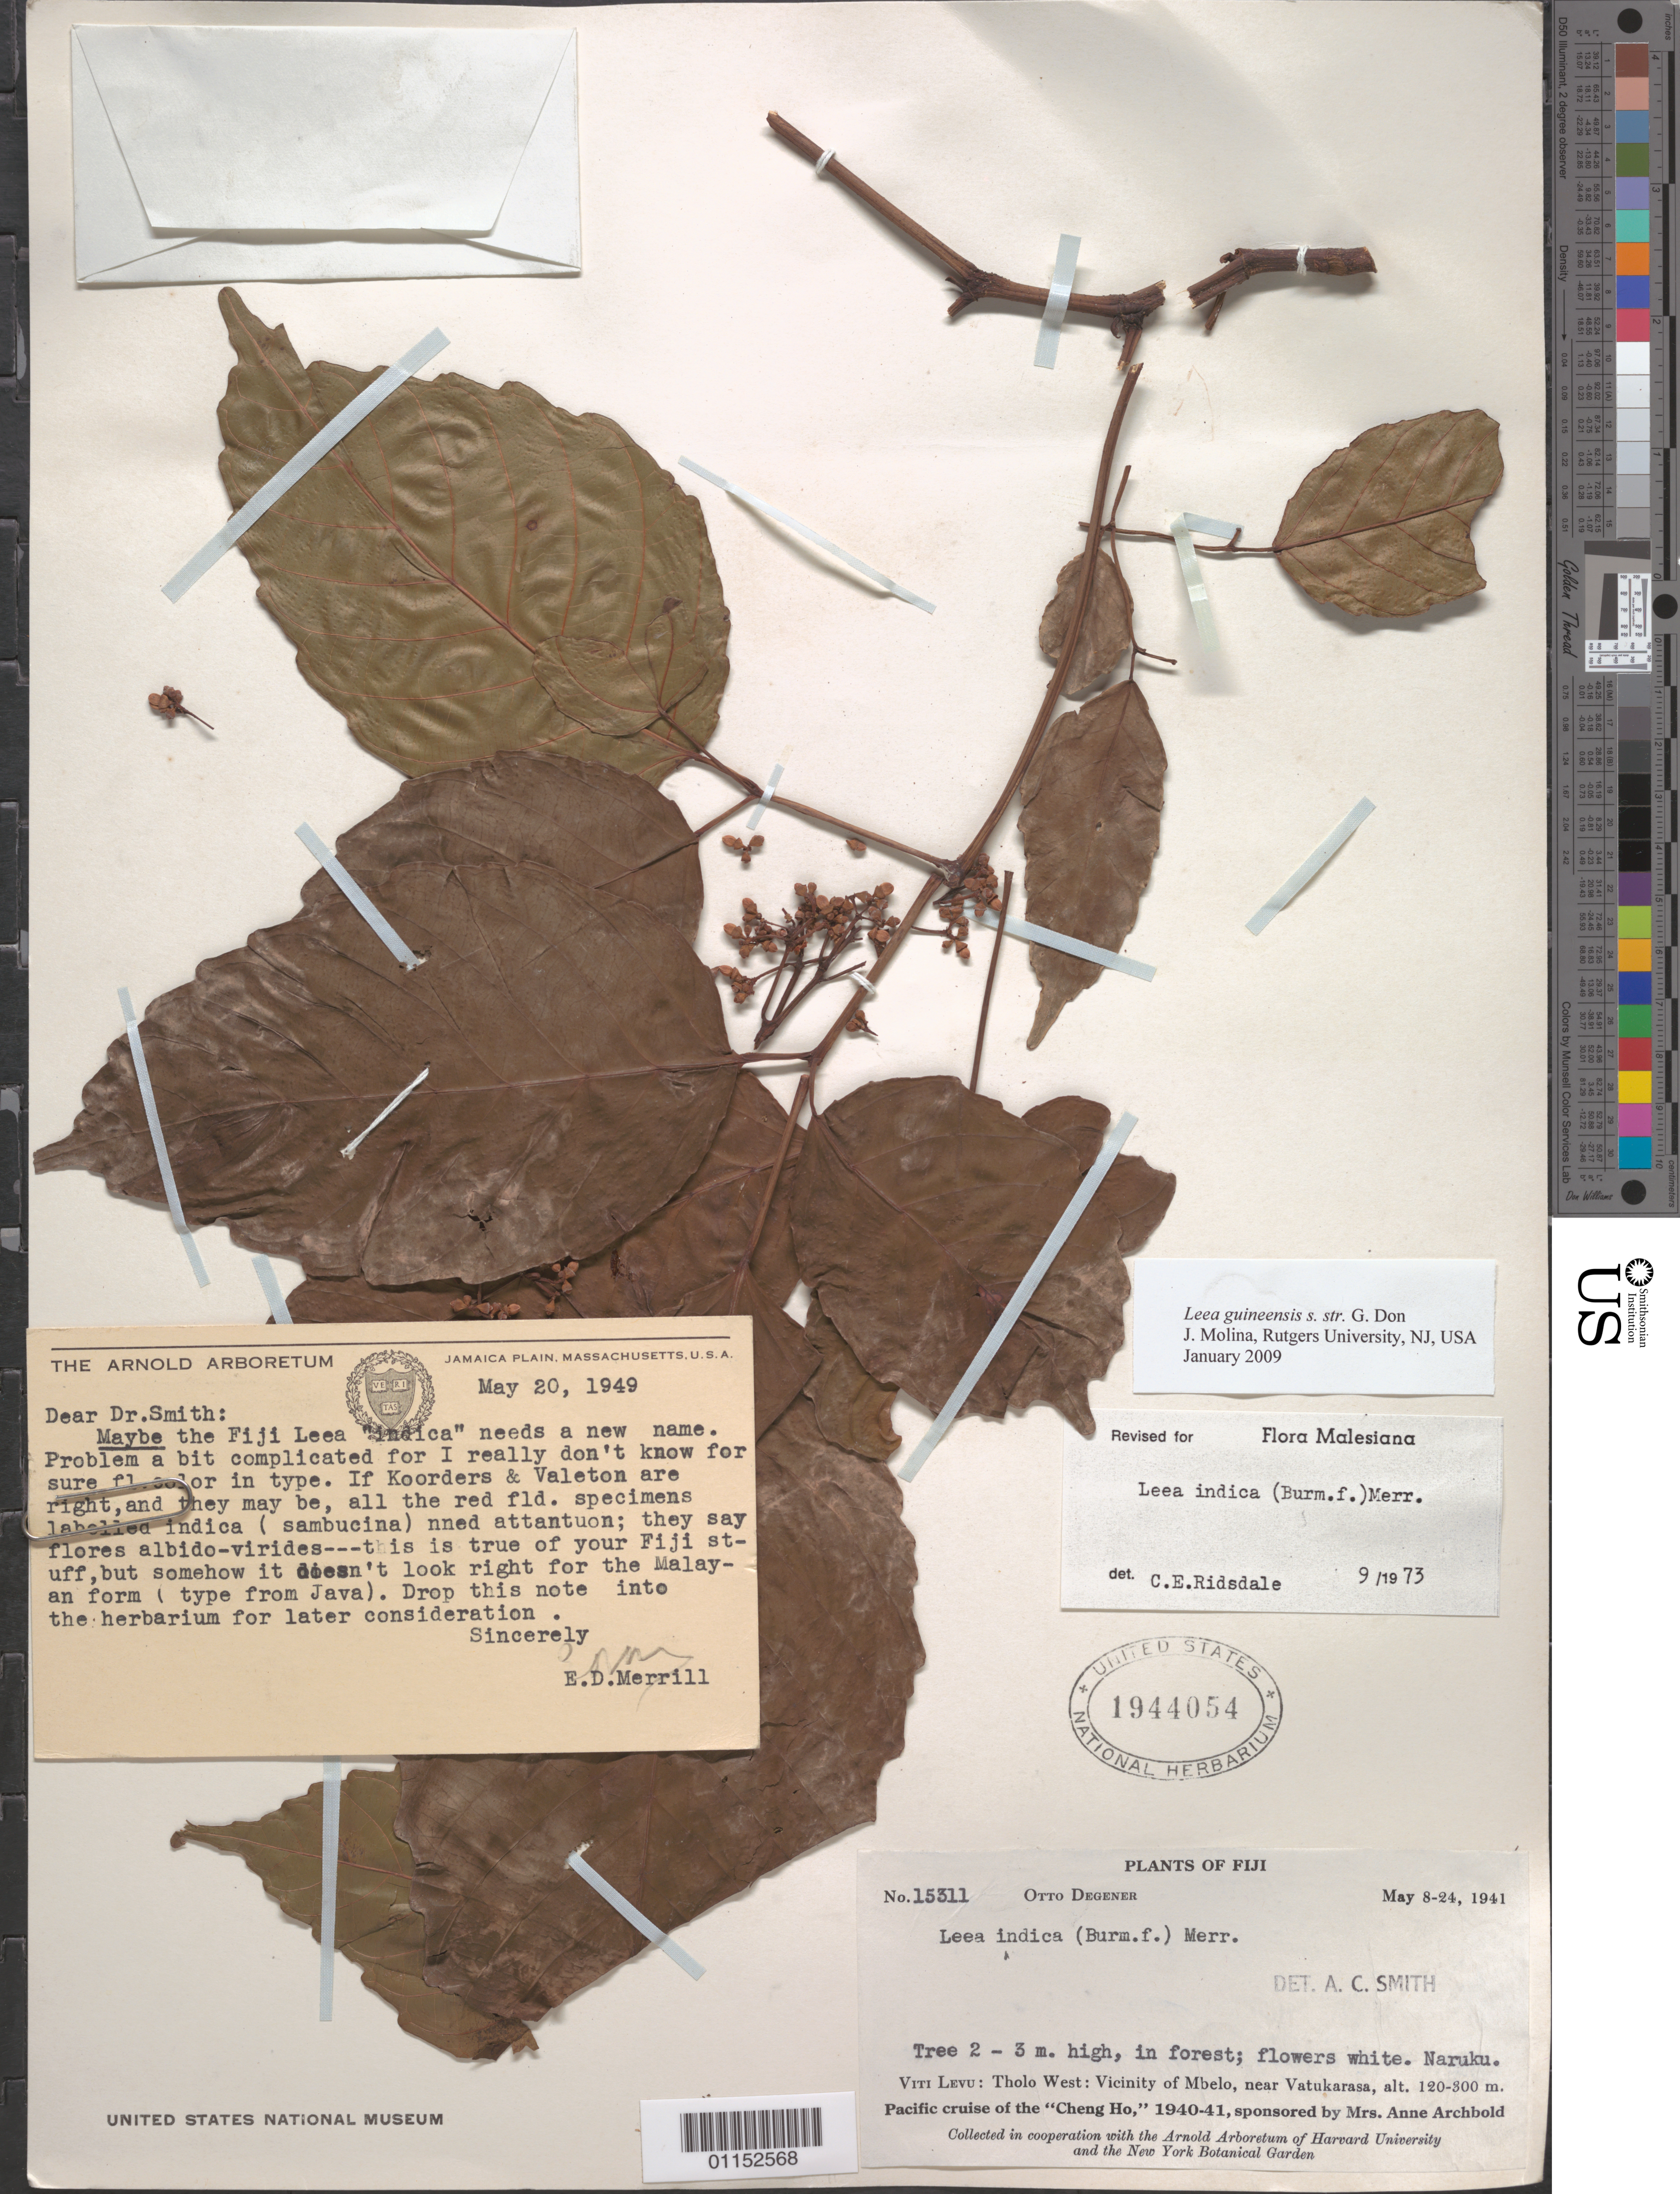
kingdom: Plantae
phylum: Tracheophyta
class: Magnoliopsida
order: Vitales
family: Vitaceae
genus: Leea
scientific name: Leea guineensis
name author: G. Don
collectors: O. Degener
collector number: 15311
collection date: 1941-05-08/1941-05-24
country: Fiji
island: Viti Levu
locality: Tholo West: Vicinity of Mbelo, near Vatukarasa.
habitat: Tree in forest.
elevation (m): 120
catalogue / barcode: US 1944054